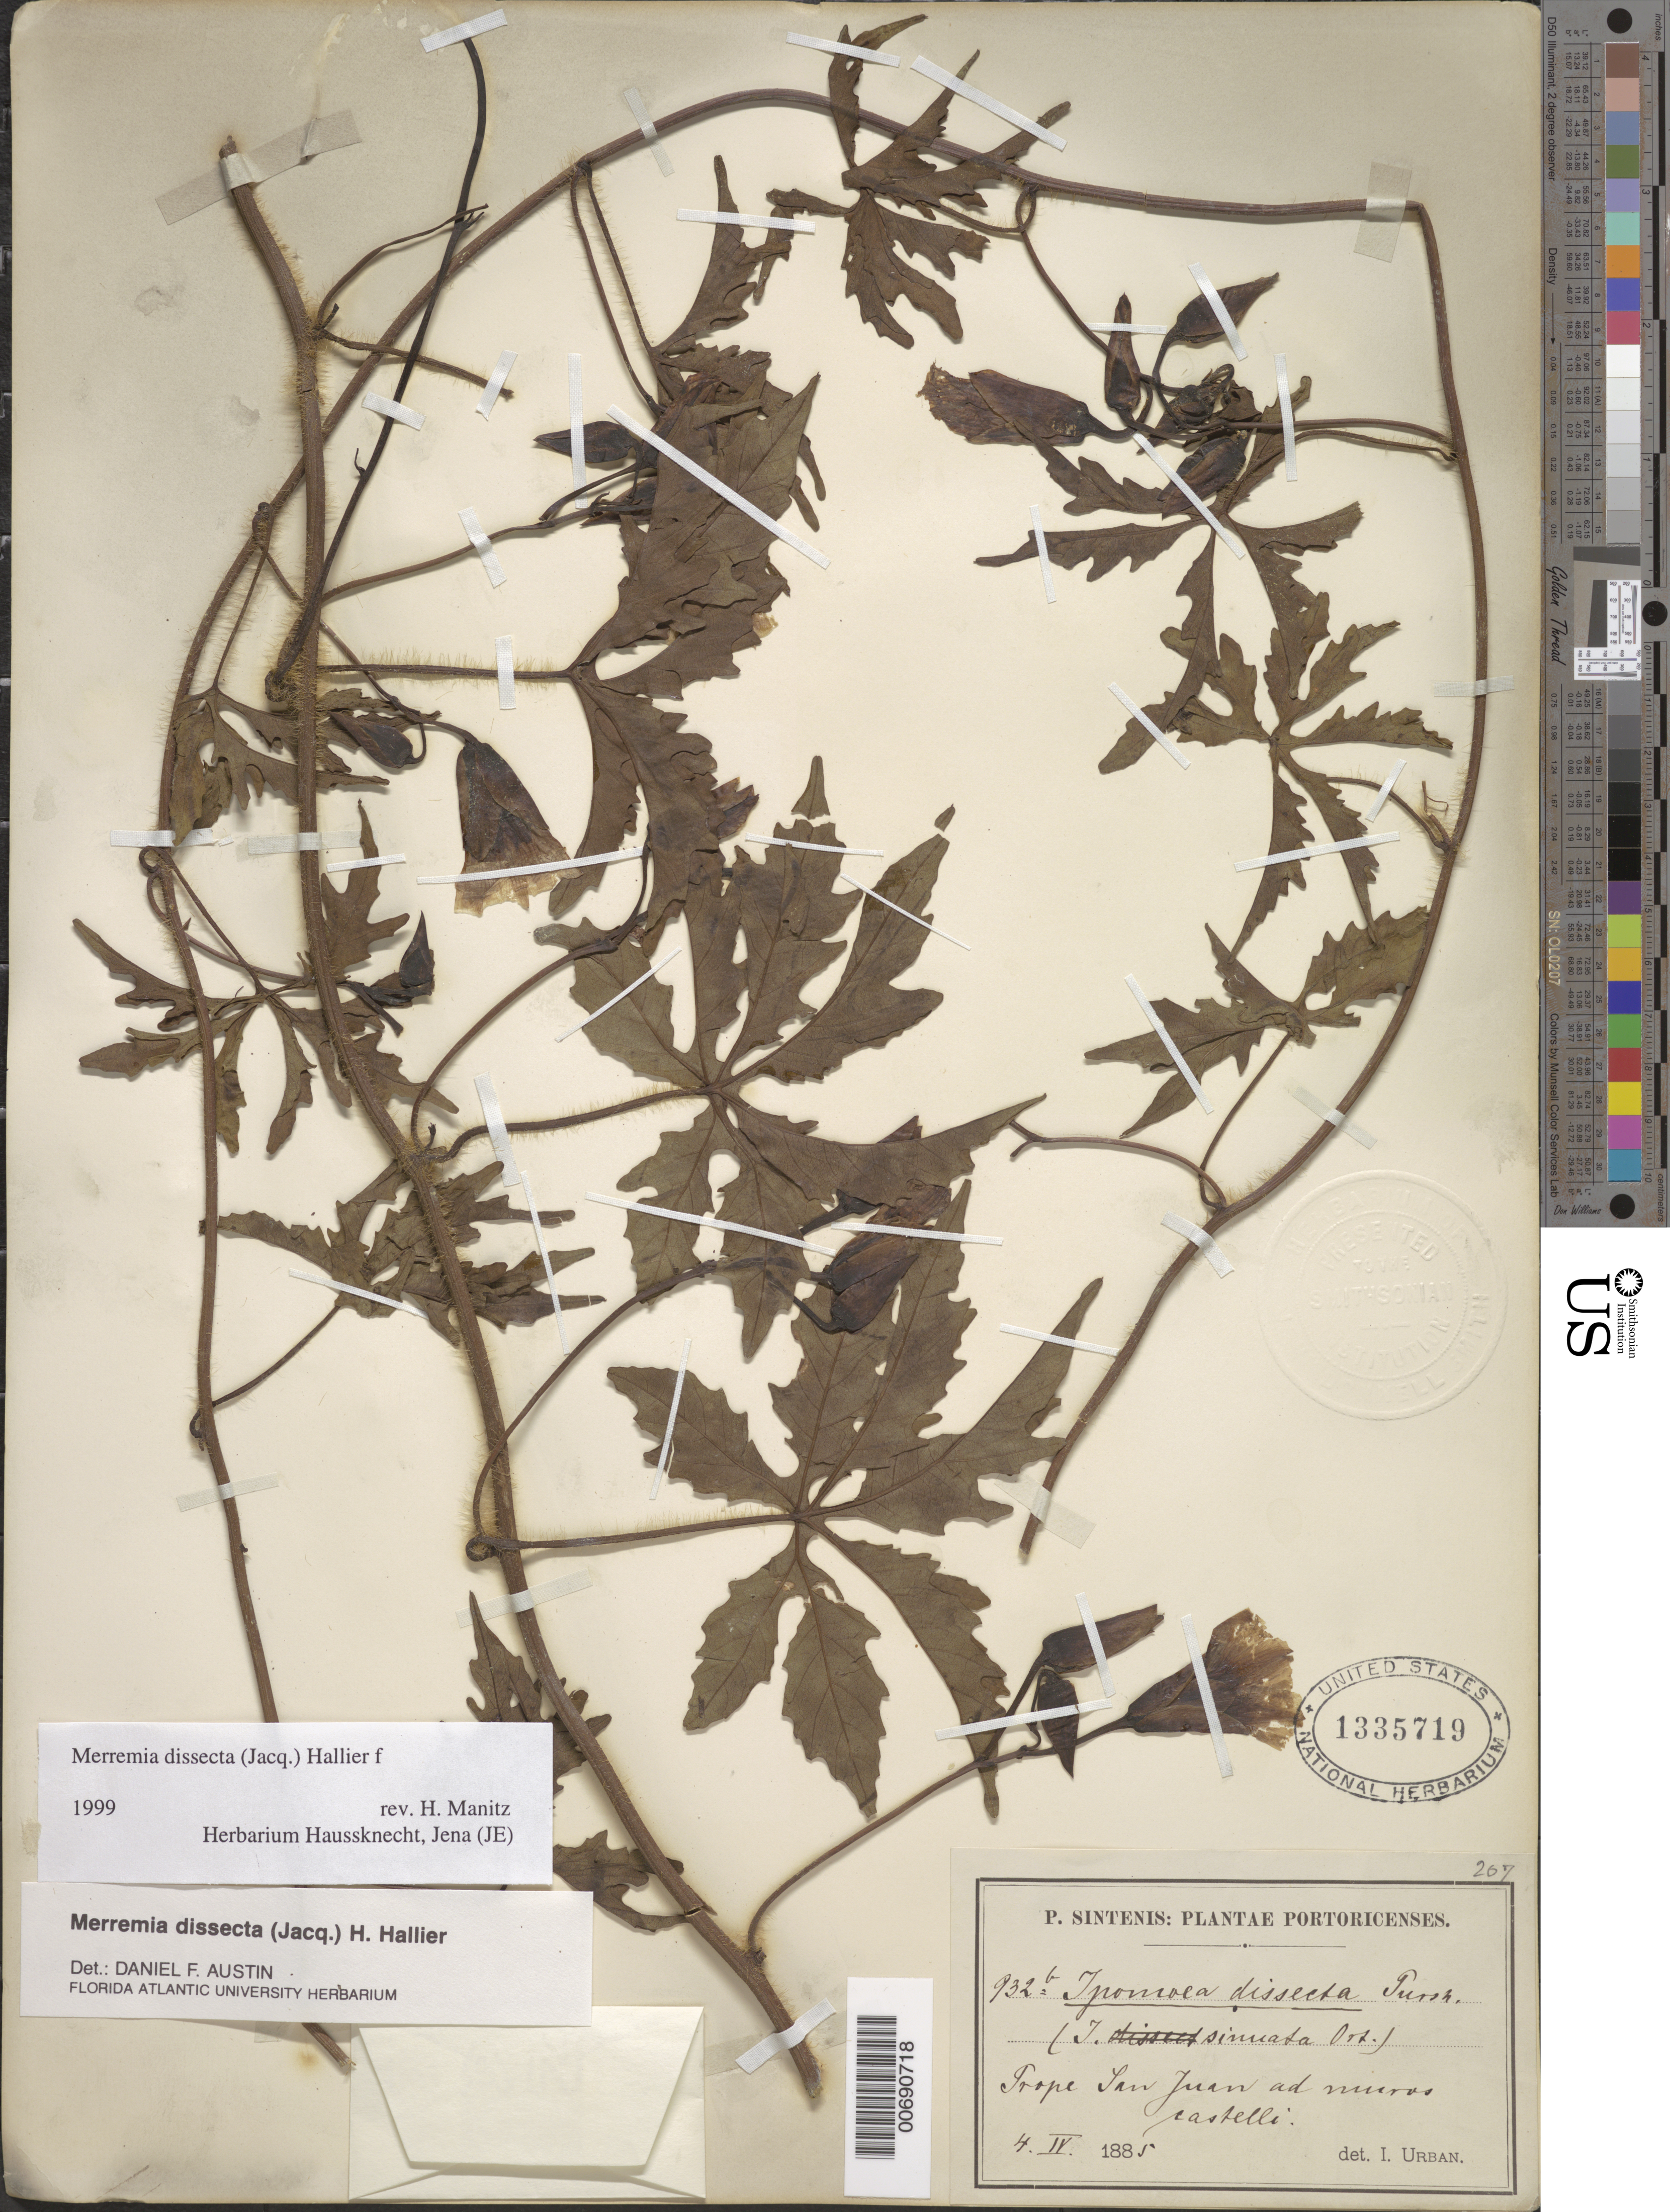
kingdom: Plantae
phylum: Tracheophyta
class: Magnoliopsida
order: Solanales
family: Convolvulaceae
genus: Distimake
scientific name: Distimake dissectus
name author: (Jacq.) A. R. Simões & Staples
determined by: Strong, Mark T., (BOT), Smithsonian Institution - National Museum of Natural History (UNITED STATES)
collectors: P. Sintenis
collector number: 932 b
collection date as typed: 04 Apr 1885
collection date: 1885-04-04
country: Puerto Rico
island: Greater Antilles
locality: Prope San Juan ad moros castelli.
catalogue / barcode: US 1335719